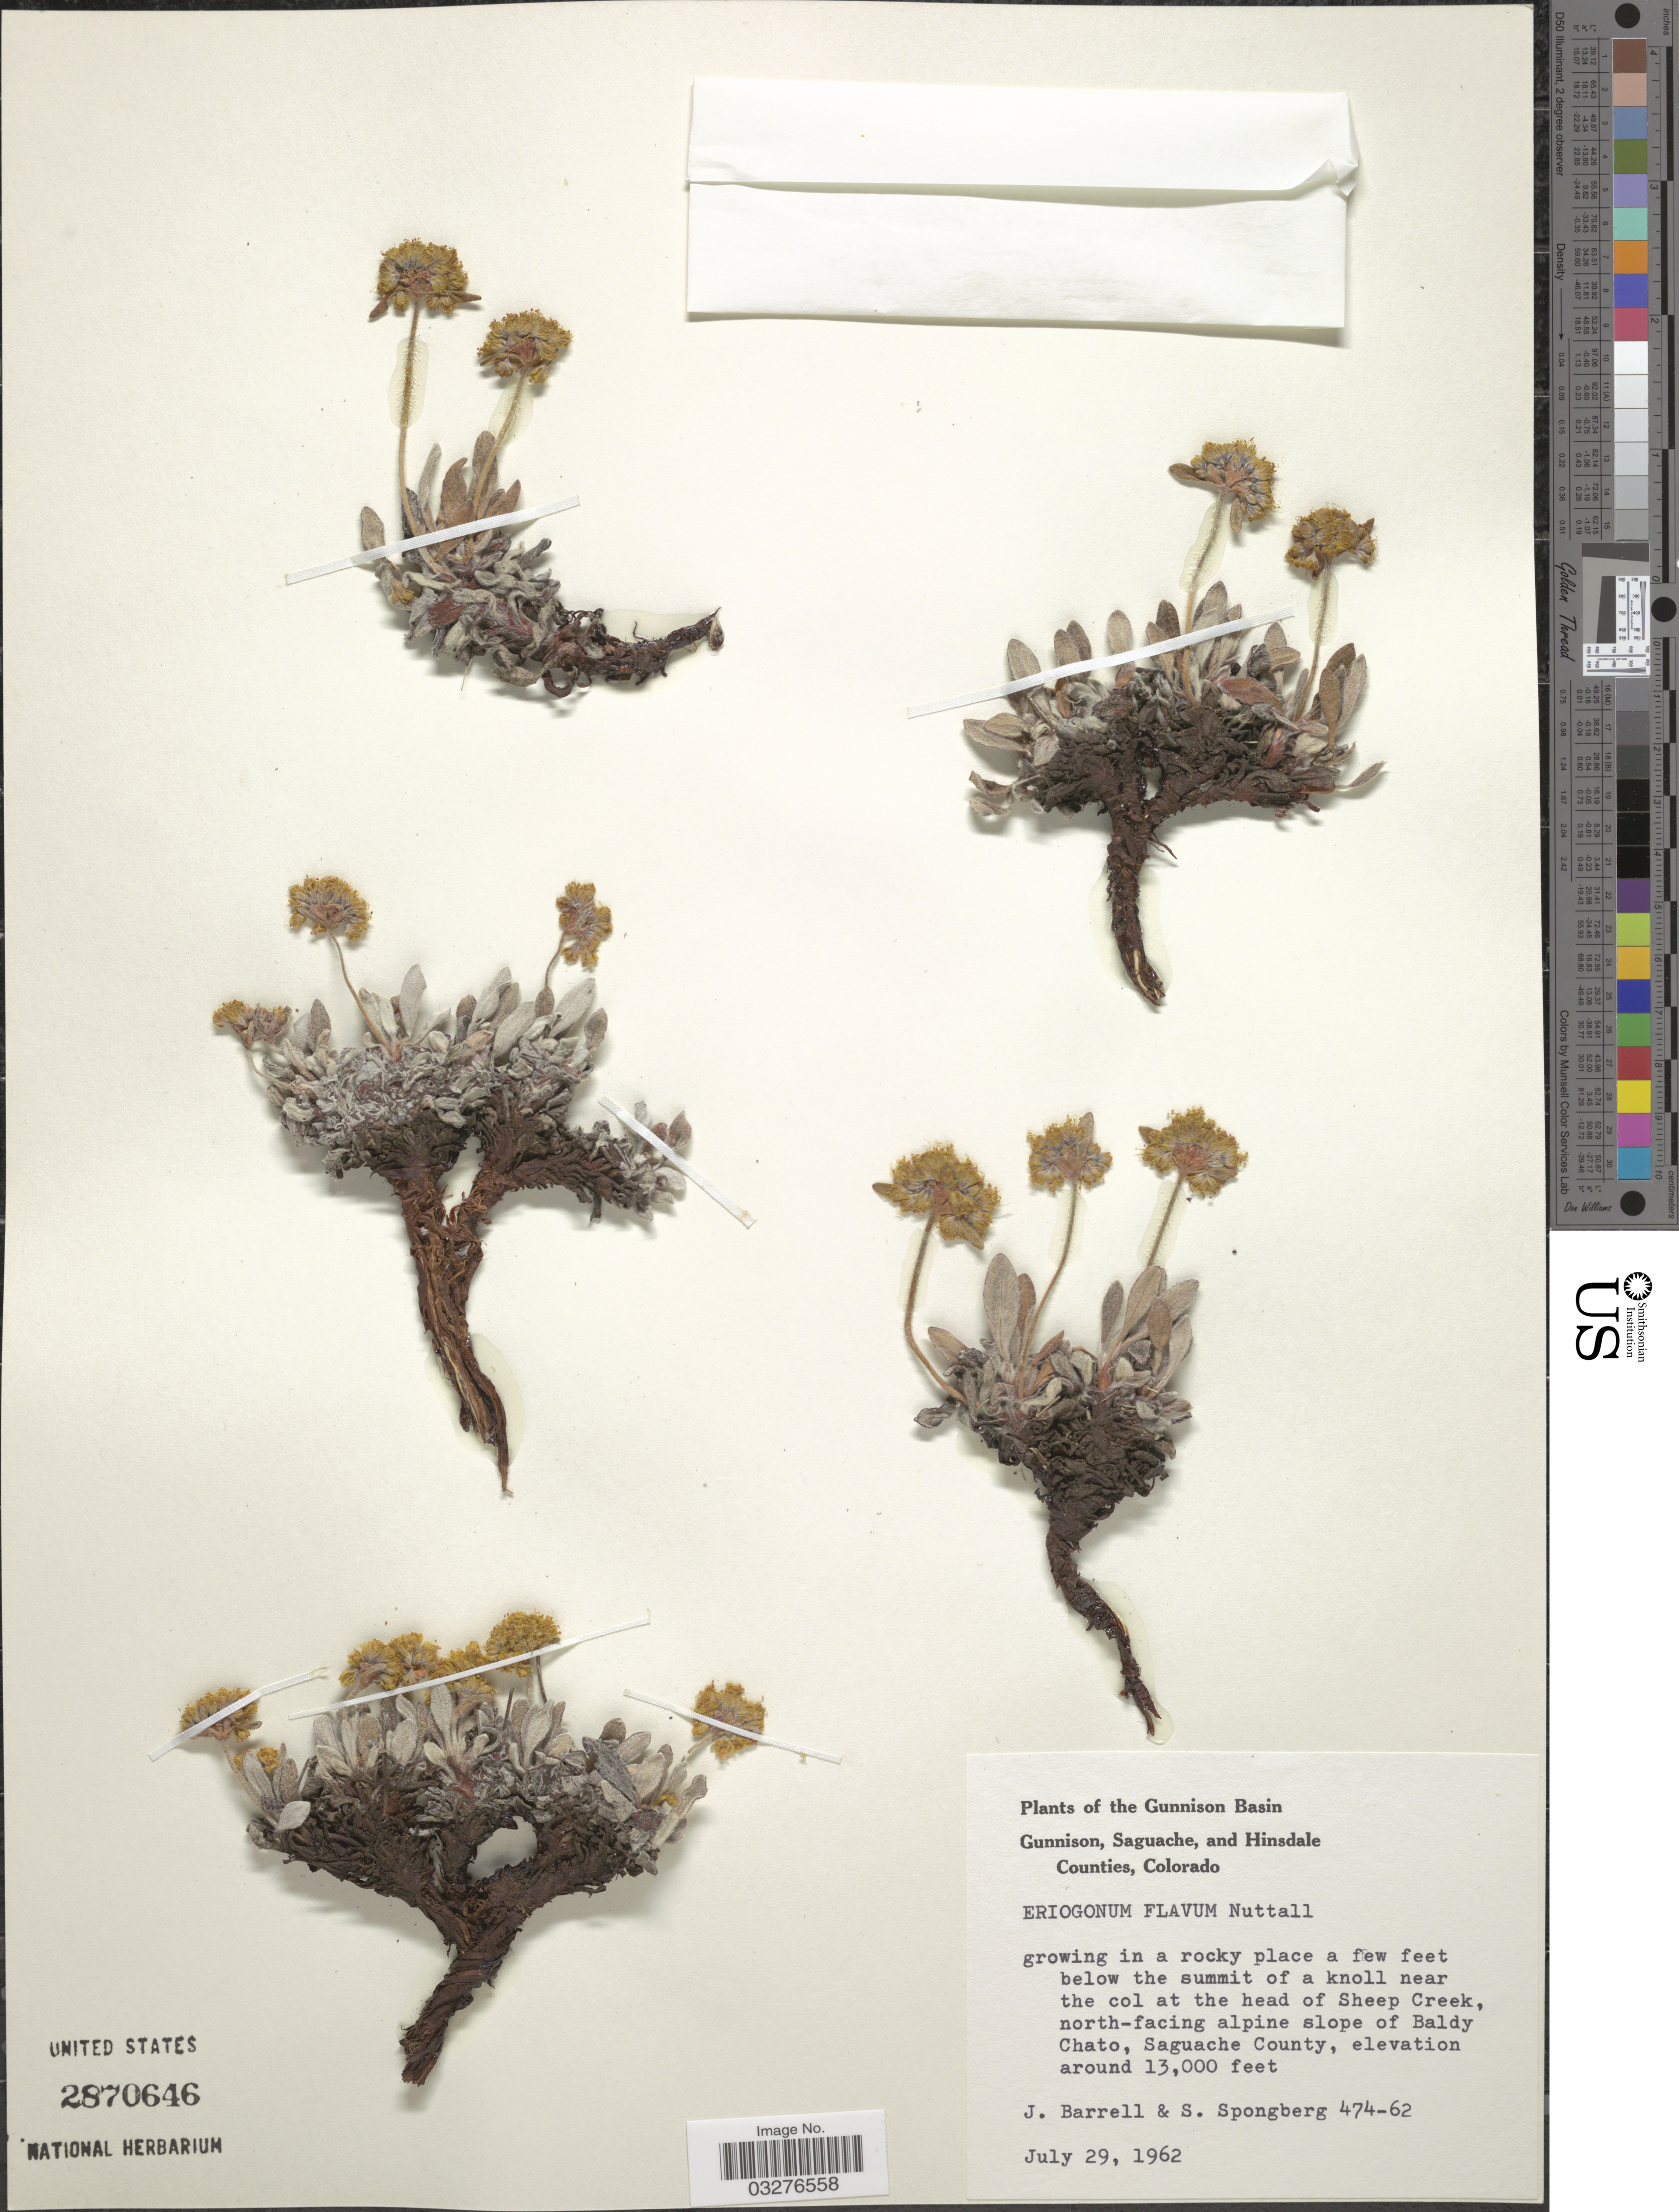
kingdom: Plantae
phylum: Tracheophyta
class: Magnoliopsida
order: Caryophyllales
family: Polygonaceae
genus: Eriogonum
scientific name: Eriogonum flavum var. flavum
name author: Nutt. ex Benth.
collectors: J. Barrell & S. A.Spongberg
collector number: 474-62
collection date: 1962-07-29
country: United States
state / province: Colorado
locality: The Gunnison Basin, Gunnison, Saguache, and Hinsdale Counties, below the summit of a knoll near the col at the head of Sheep Creek, north-facing alpine slope of Baldy Chato, Saguache County.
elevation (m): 3962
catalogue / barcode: US 2870646